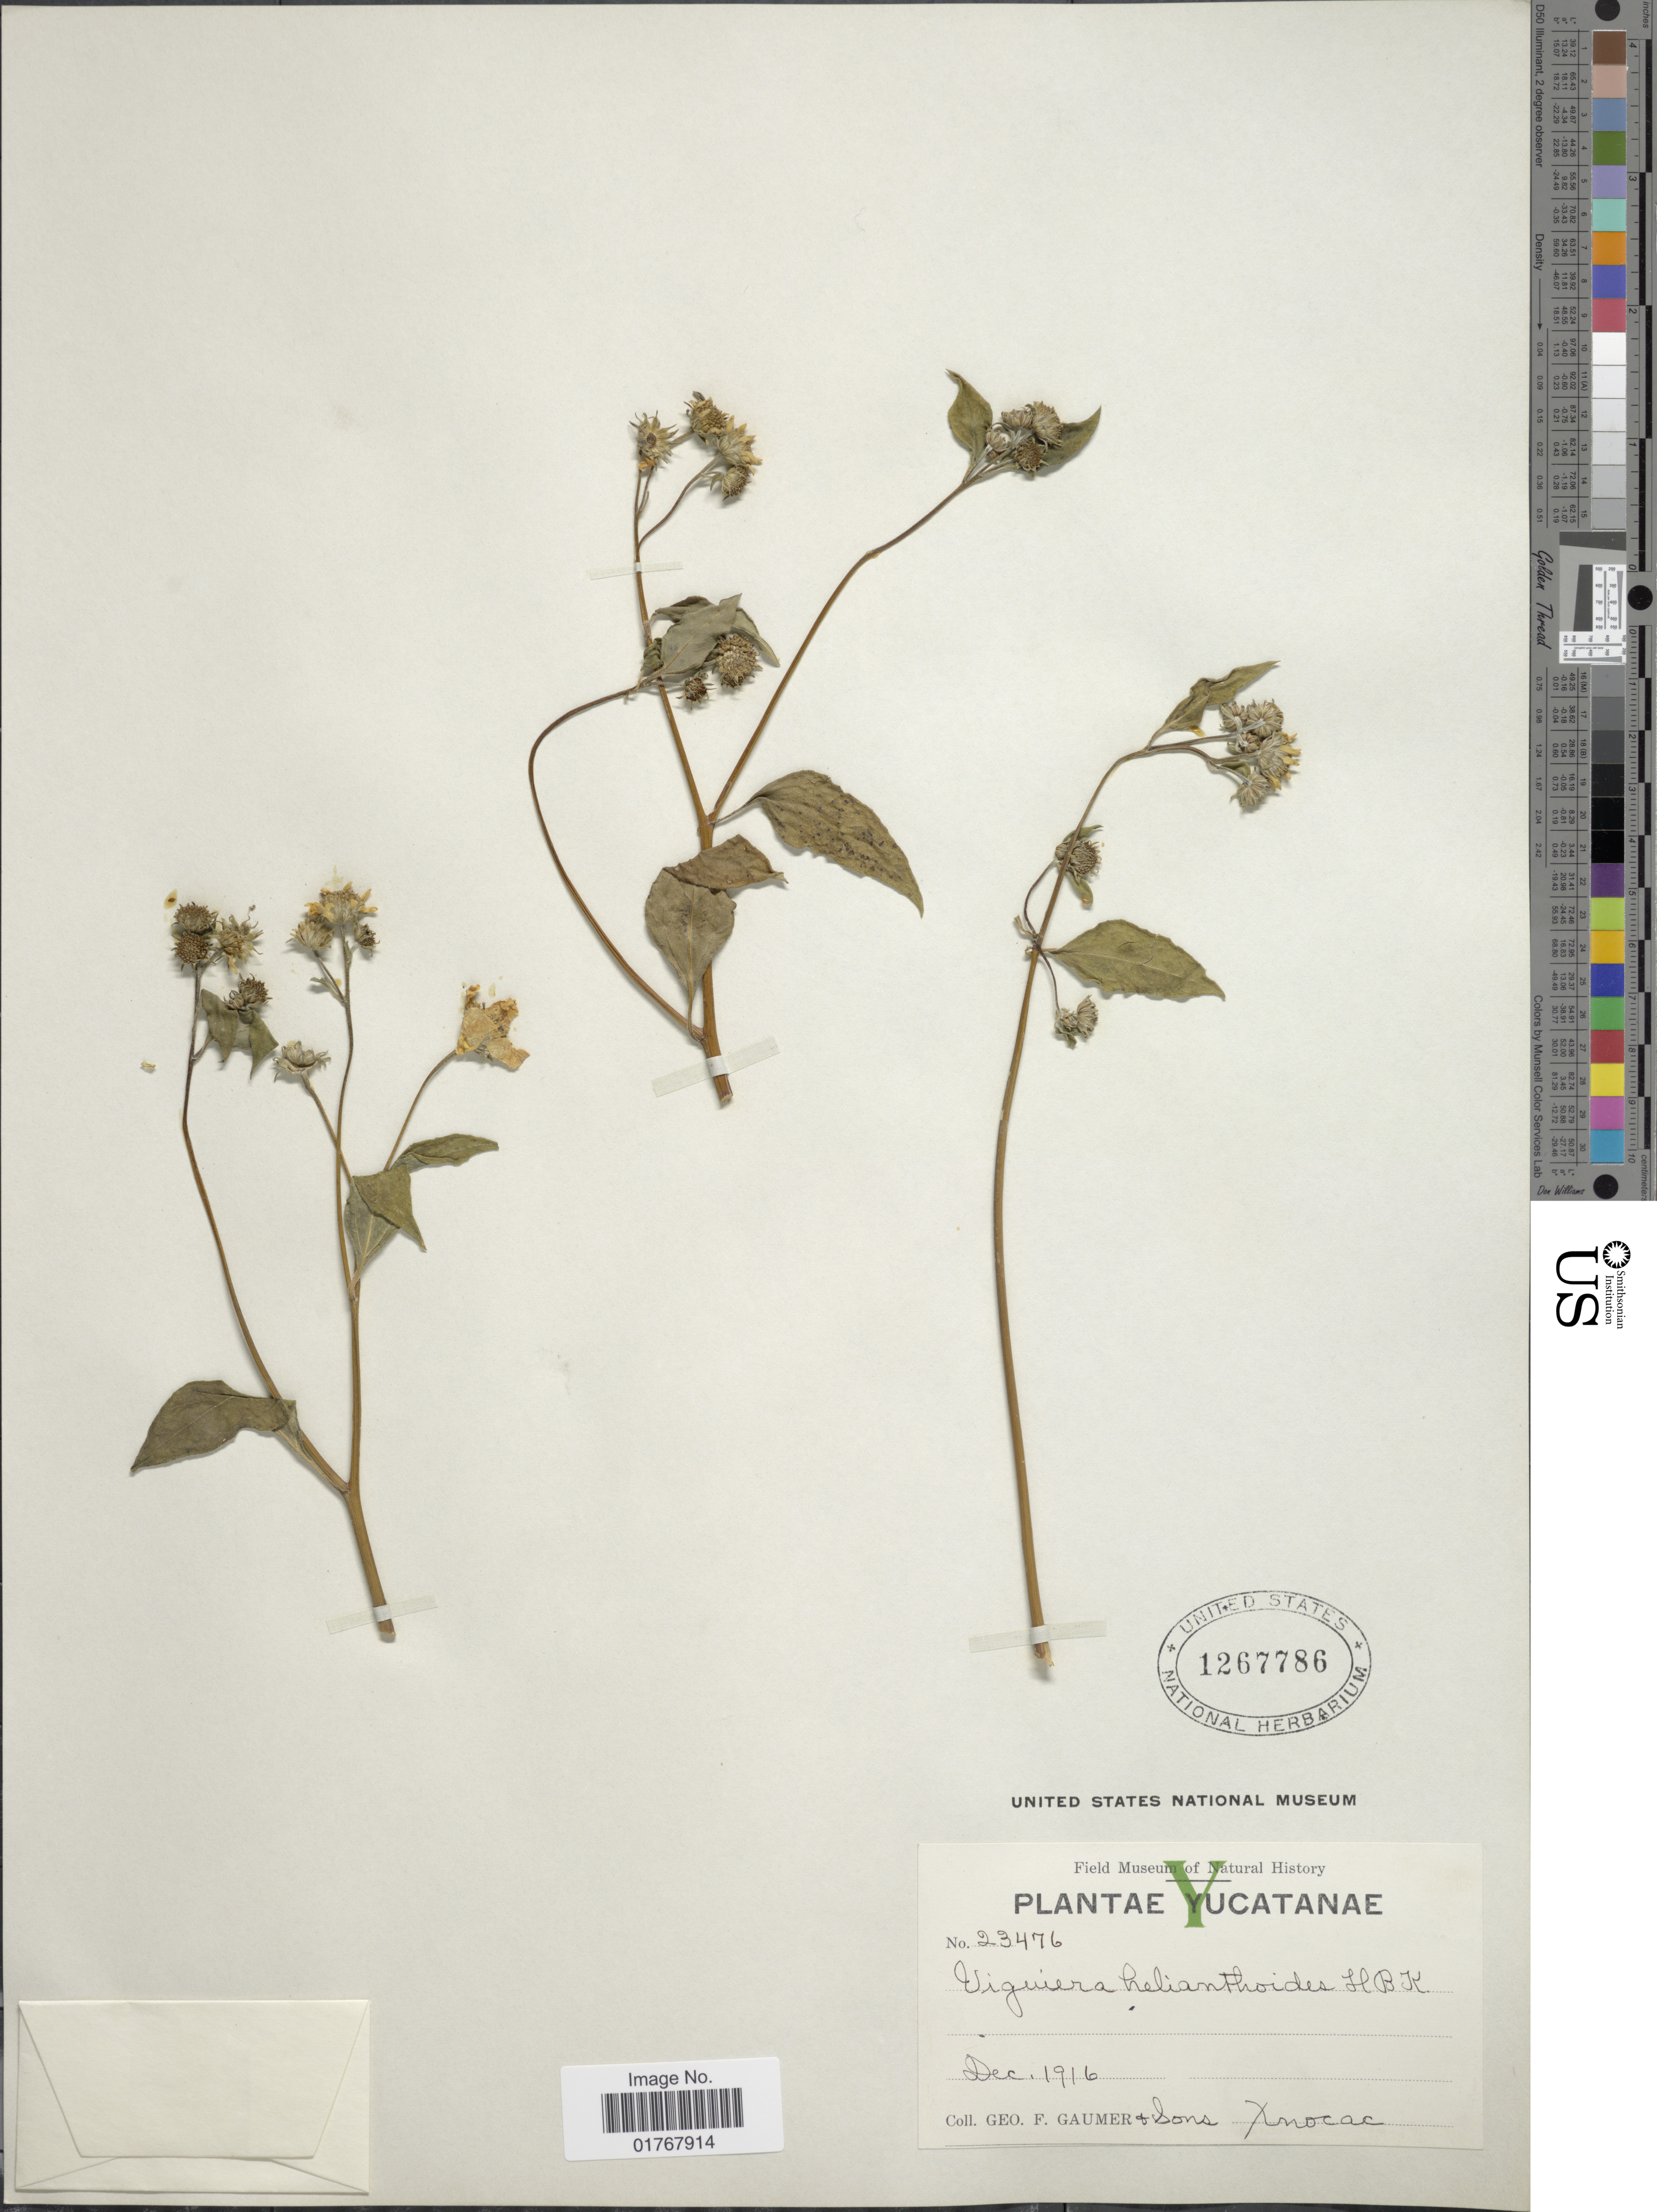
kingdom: Plantae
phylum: Tracheophyta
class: Magnoliopsida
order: Asterales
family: Asteraceae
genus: Viguiera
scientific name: Viguiera dentata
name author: (Cav.) Spreng.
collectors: G. F. Gaumer & et al.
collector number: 23476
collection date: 1916-12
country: Mexico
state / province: Yucatán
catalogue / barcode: US 1267786